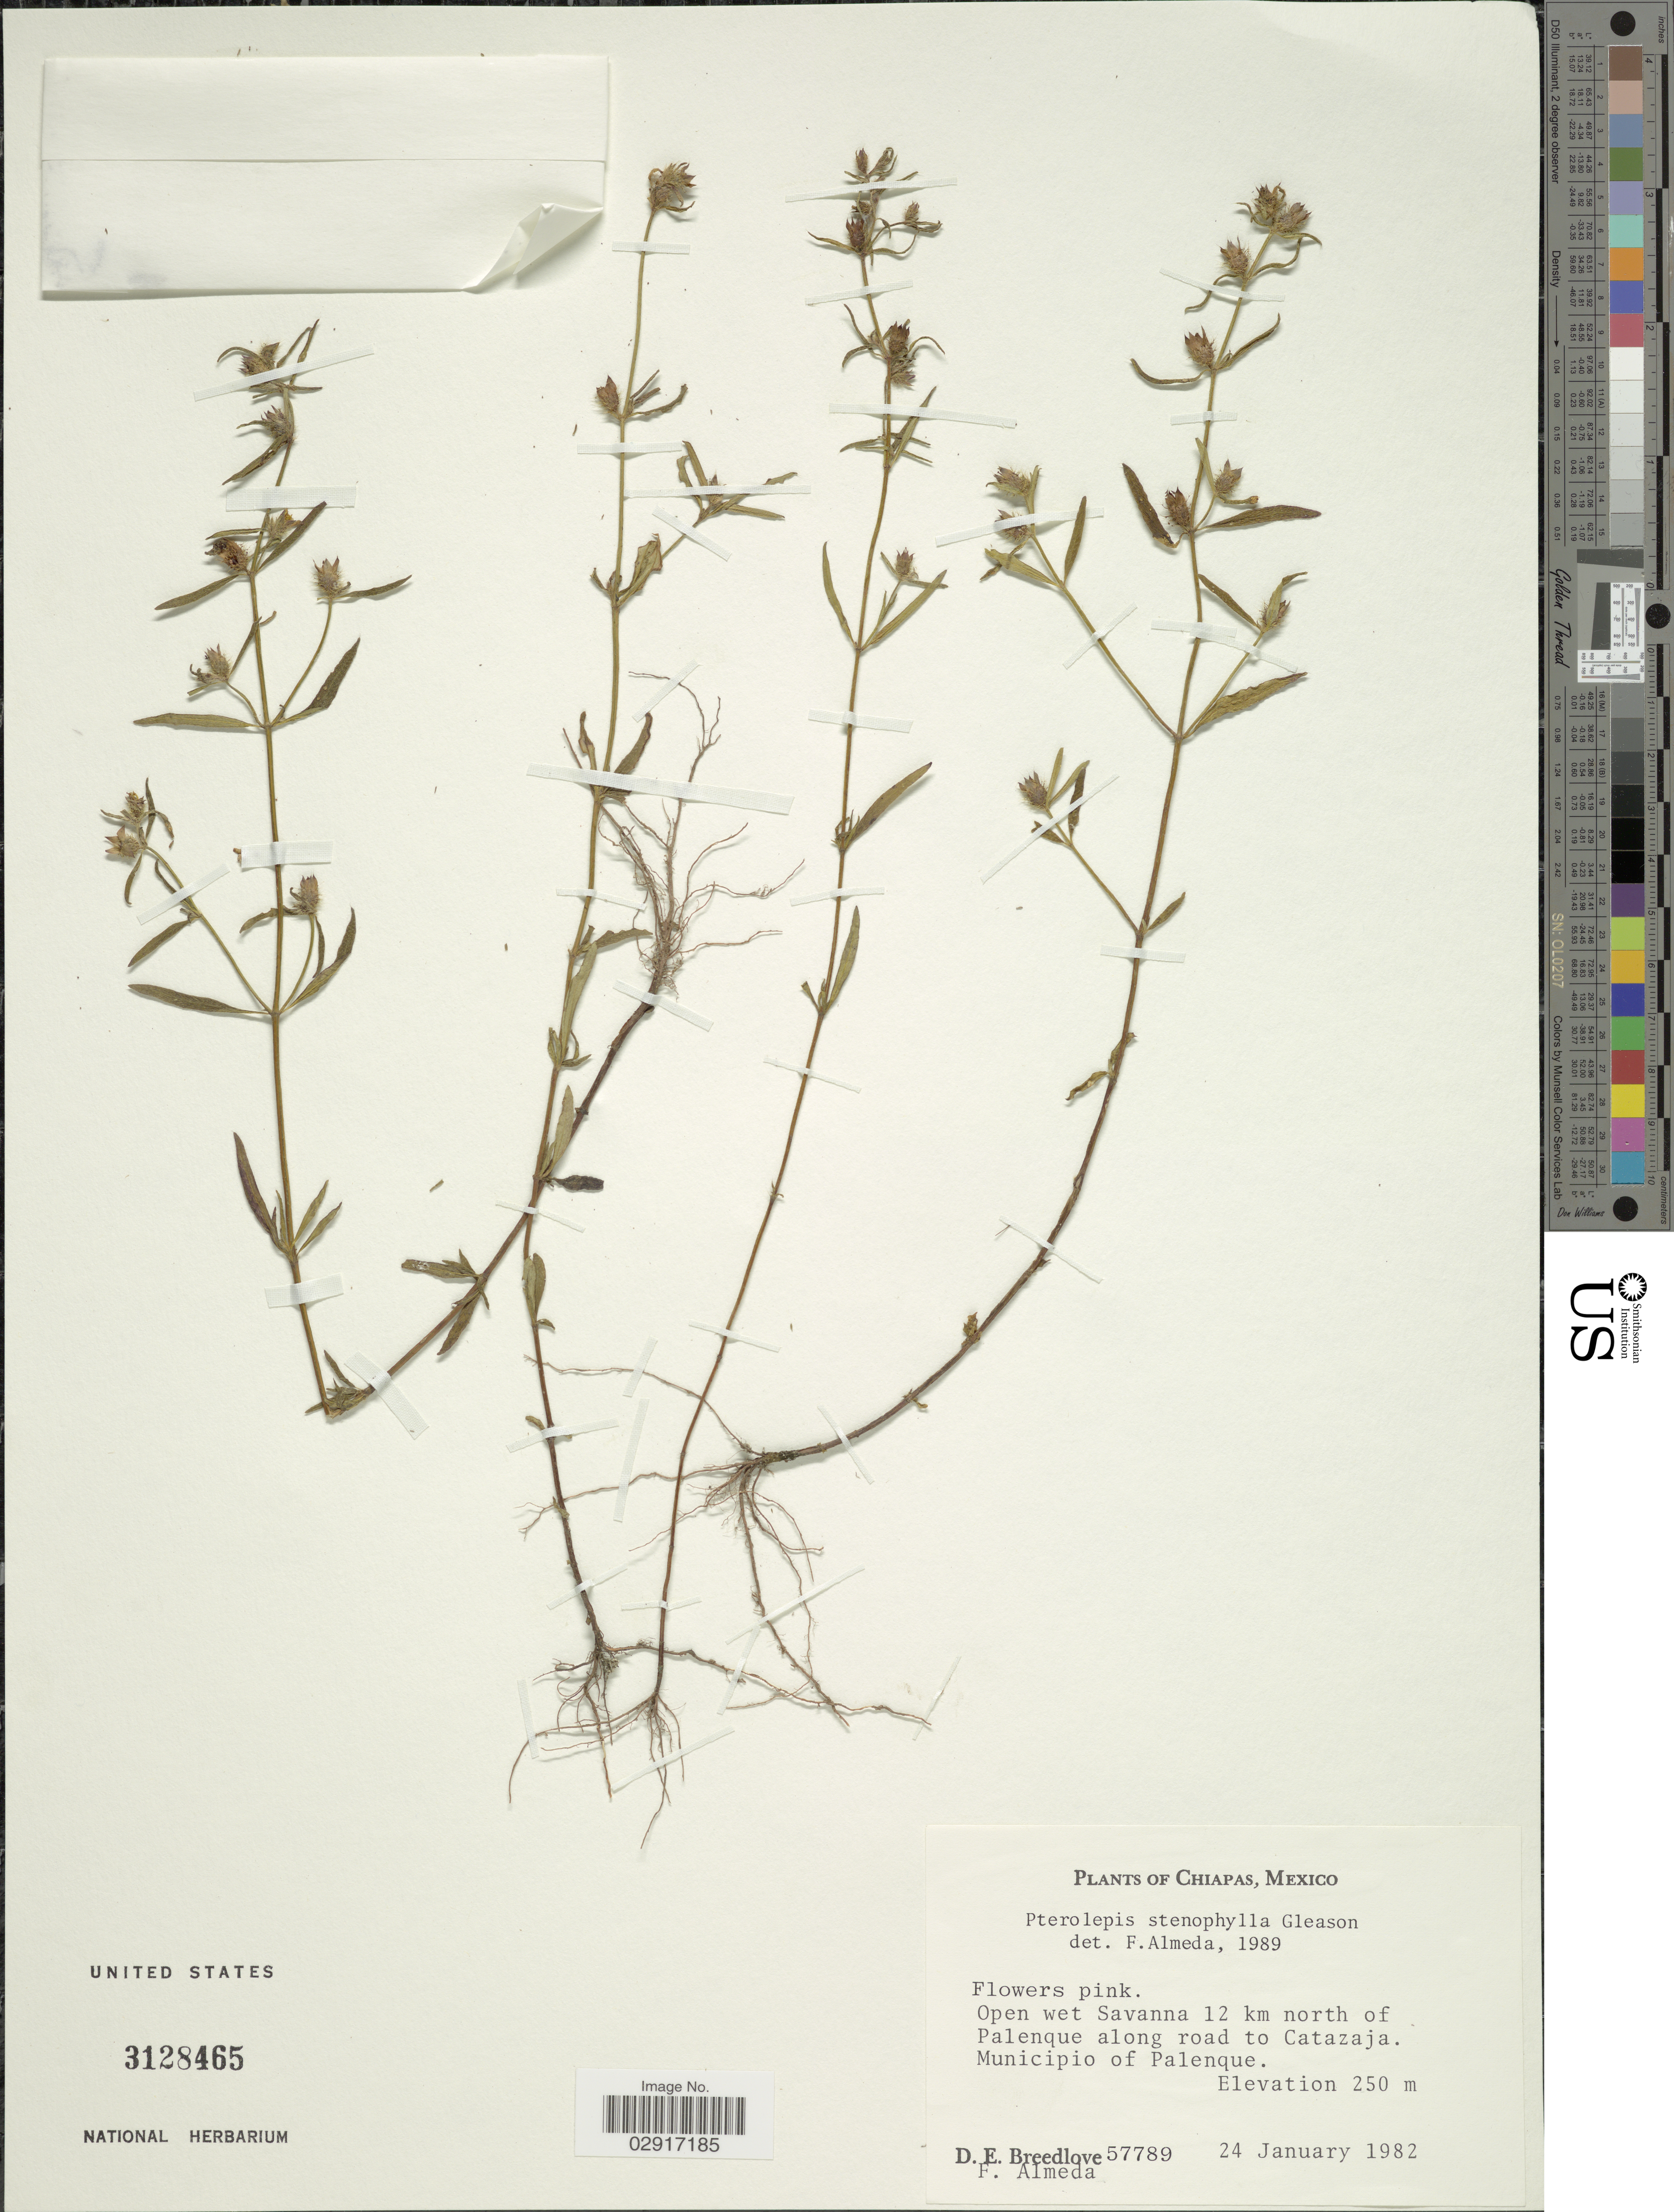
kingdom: Plantae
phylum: Tracheophyta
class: Magnoliopsida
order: Myrtales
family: Melastomataceae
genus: Pterolepis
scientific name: Pterolepis stenophylla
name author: Gleason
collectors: D. E. Breedlove & F. Almeda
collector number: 57789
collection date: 1982-01-24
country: Mexico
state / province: Chiapas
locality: Open wet savanna 12 km north of Palenque along road to Catazaja. Municipio of Palenque.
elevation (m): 250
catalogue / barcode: US 3128465